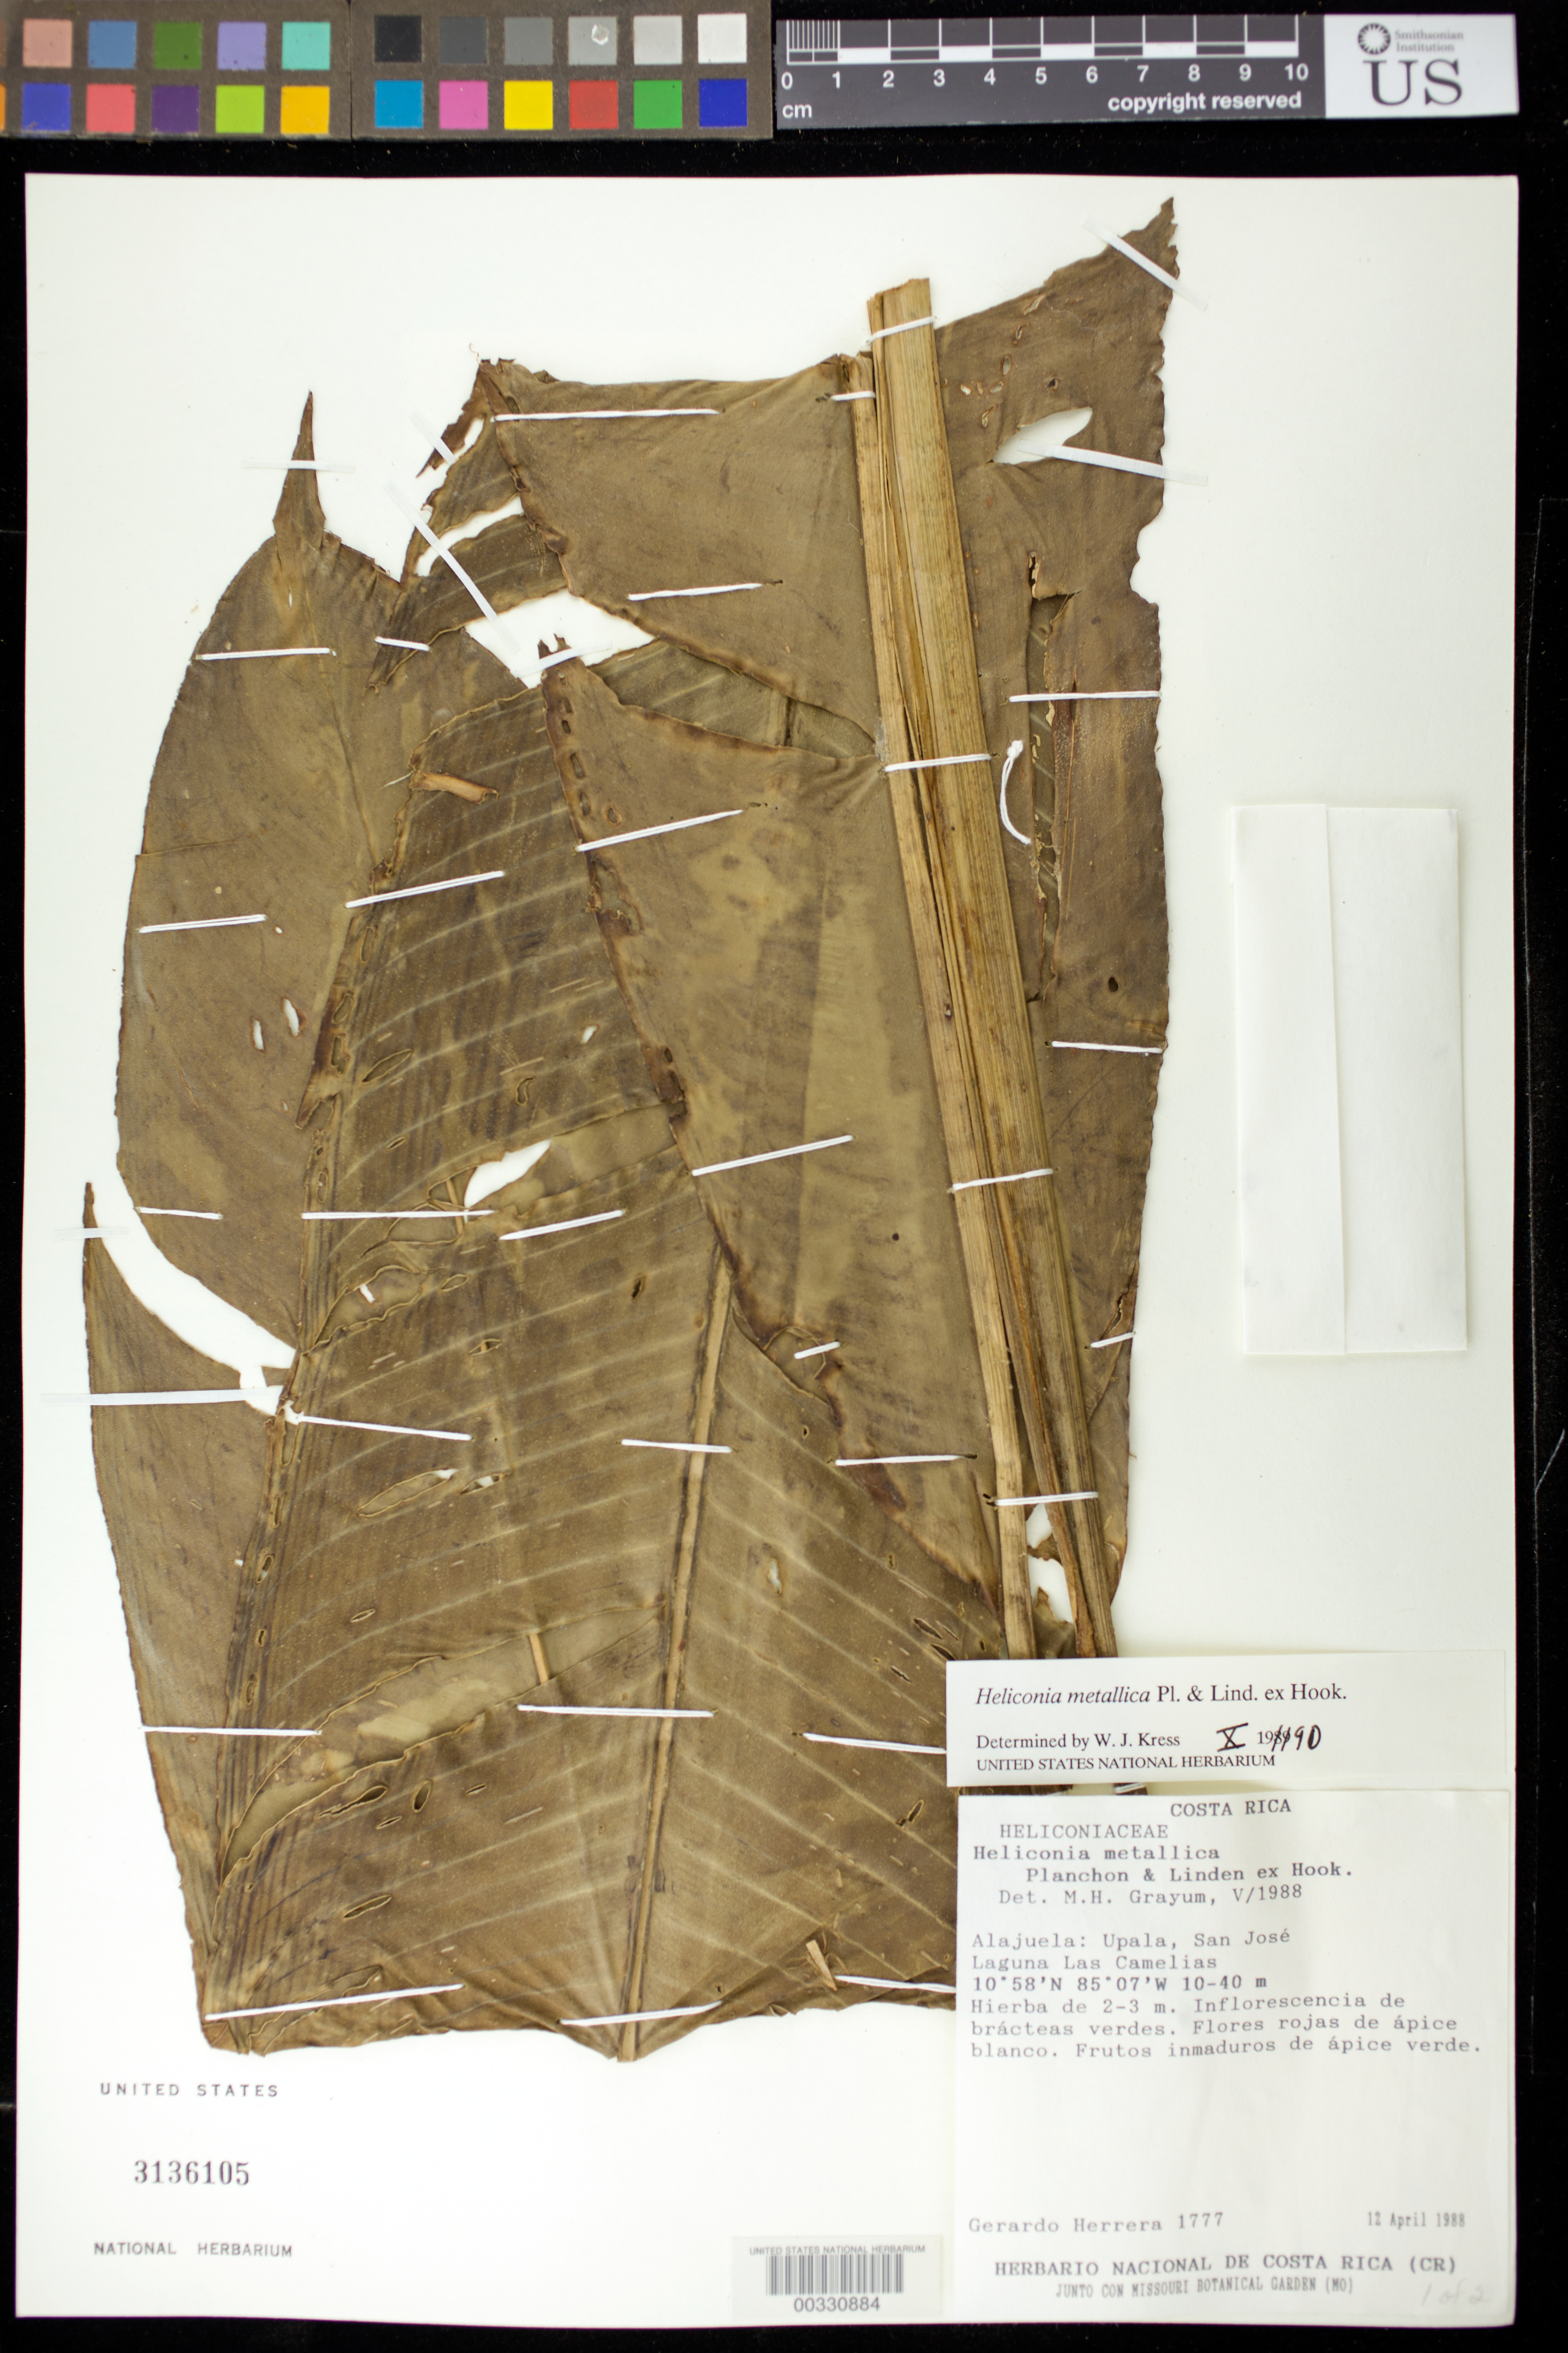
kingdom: Plantae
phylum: Tracheophyta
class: Liliopsida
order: Zingiberales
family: Heliconiaceae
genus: Heliconia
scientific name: Heliconia metallica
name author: Planch. & Linden ex Hook.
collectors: G. Herrera Ch.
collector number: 1777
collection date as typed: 12 Apr 1988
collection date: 1988-04-12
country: Costa Rica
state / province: Alajuela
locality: Upala, San Jose, environs of Laguna Las Camelias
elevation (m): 10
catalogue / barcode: US 3136105